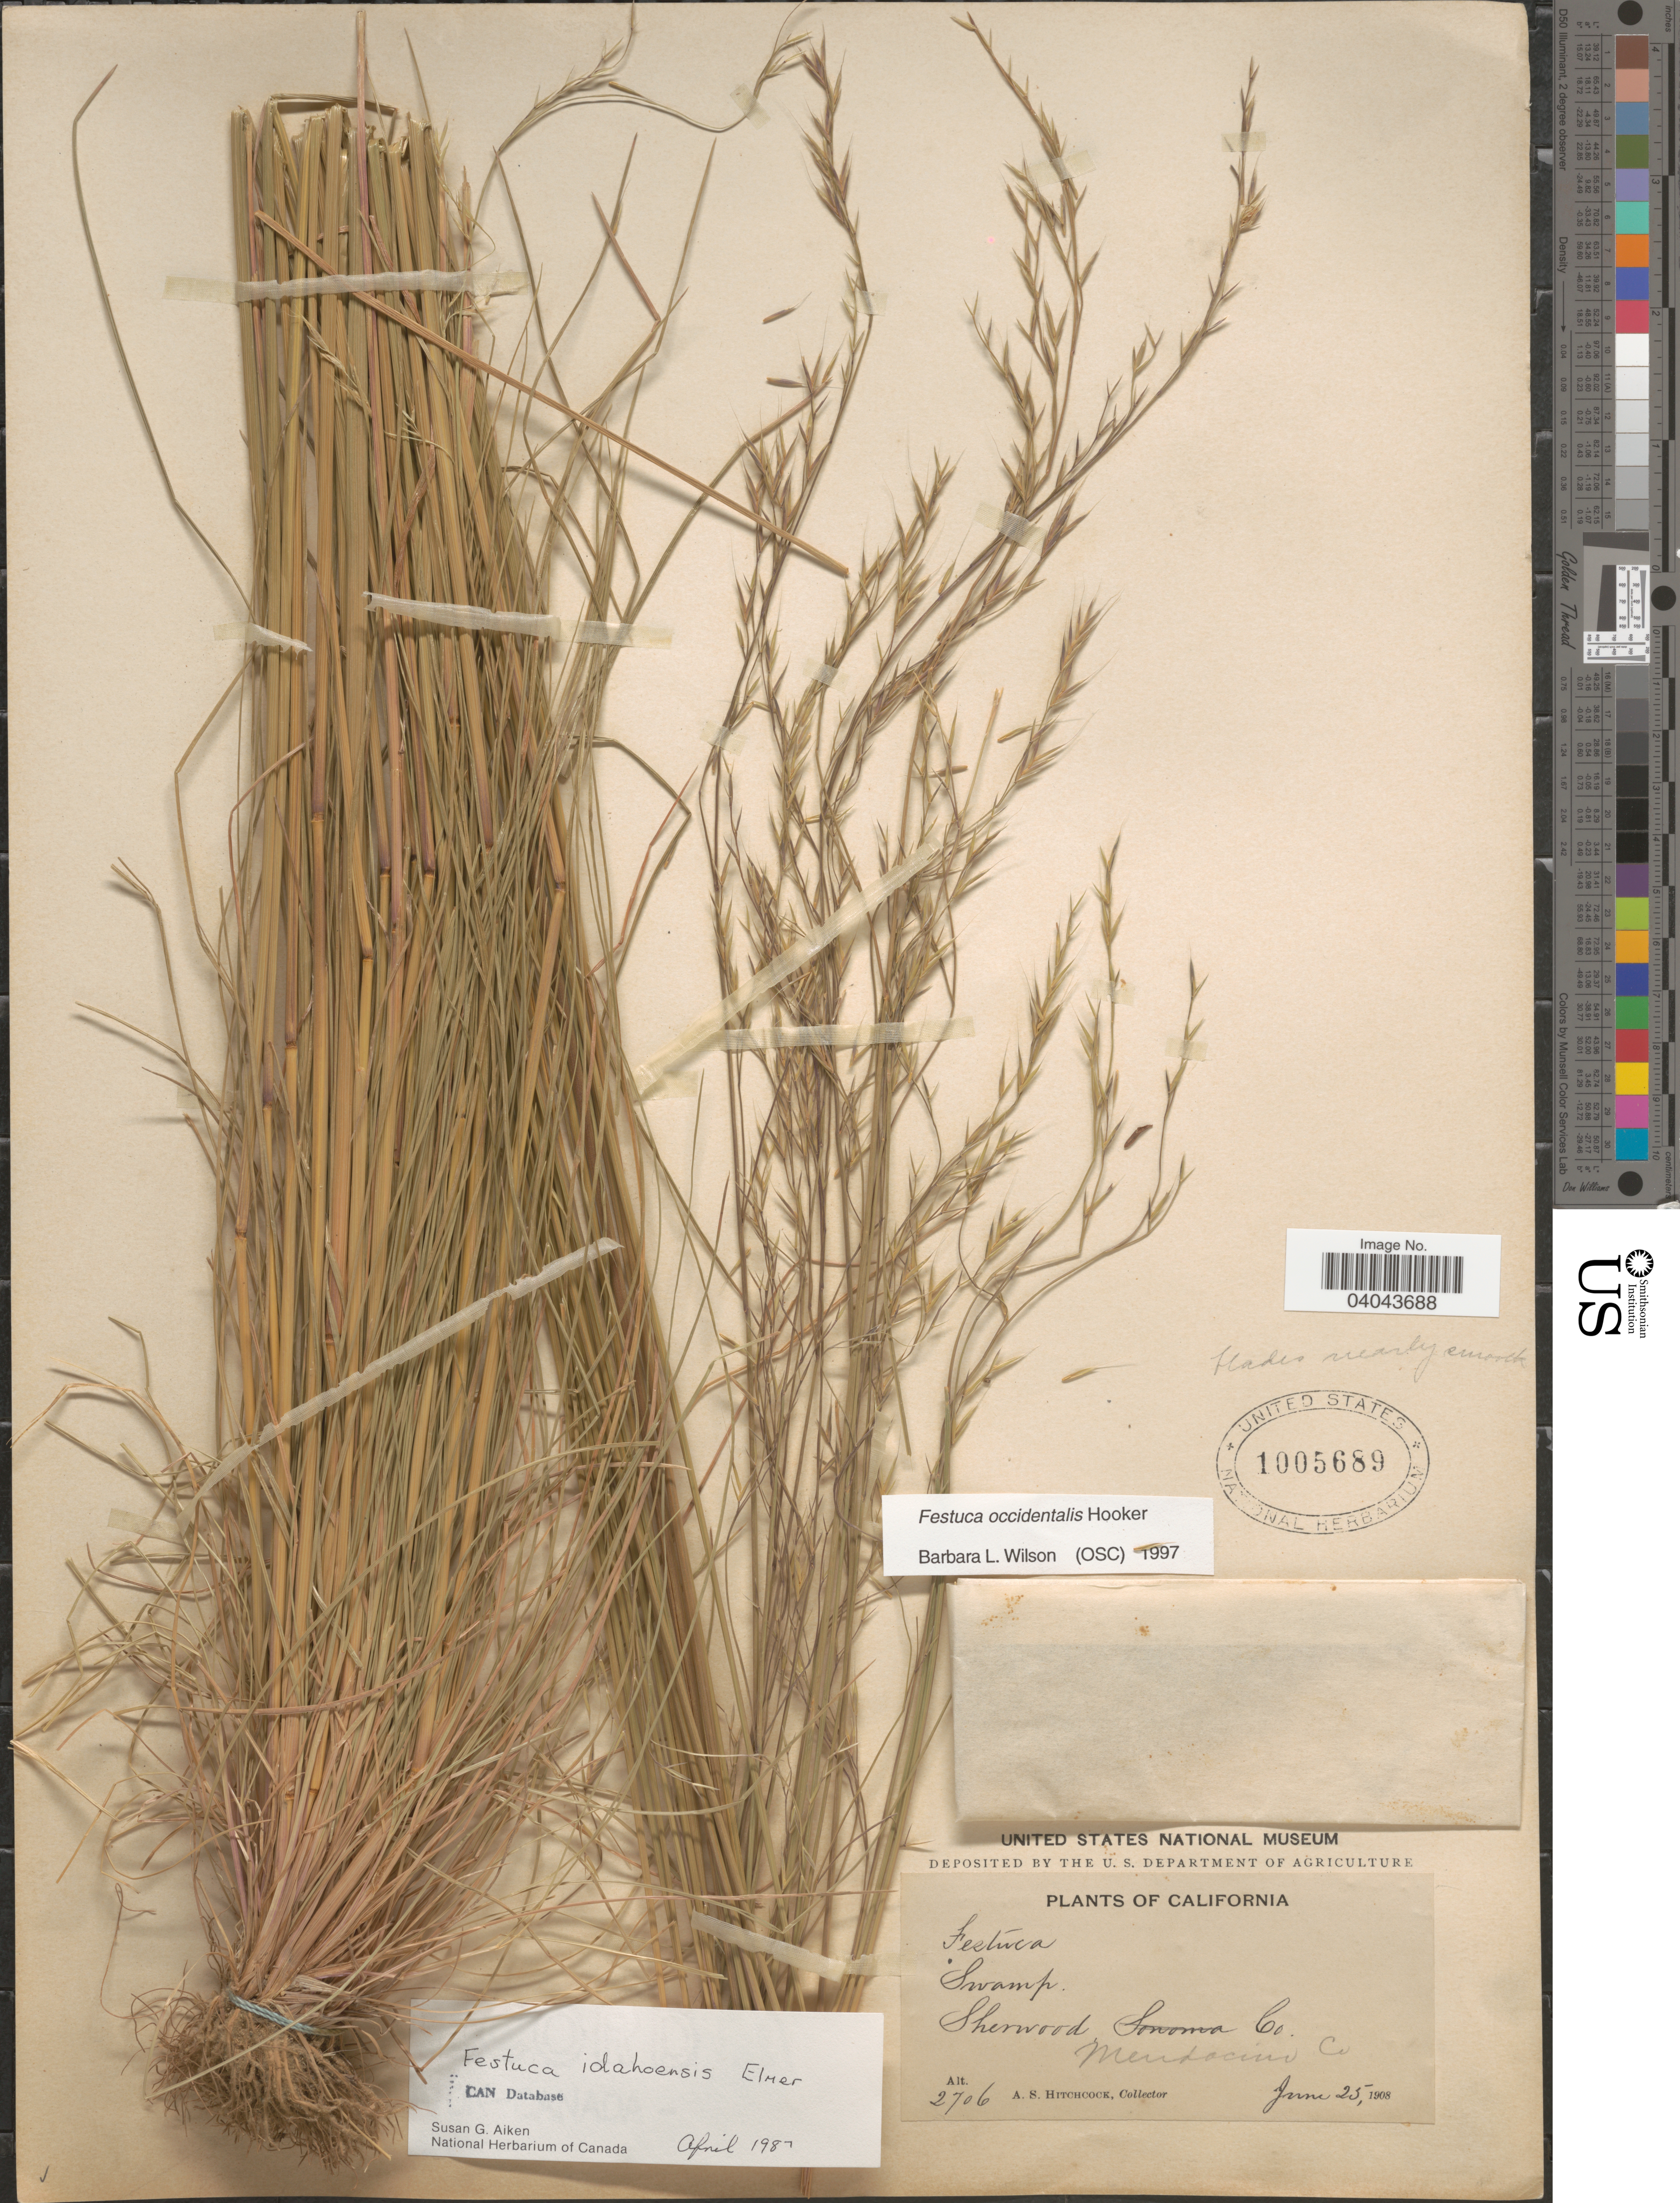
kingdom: Plantae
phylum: Tracheophyta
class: Liliopsida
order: Poales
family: Poaceae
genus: Festuca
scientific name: Festuca occidentalis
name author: Hook.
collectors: A. S. Hitchcock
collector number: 27096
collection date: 1908-06-25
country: United States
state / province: California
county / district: Mendocino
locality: Sherwood, Mendocino Co.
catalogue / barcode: US 1005689